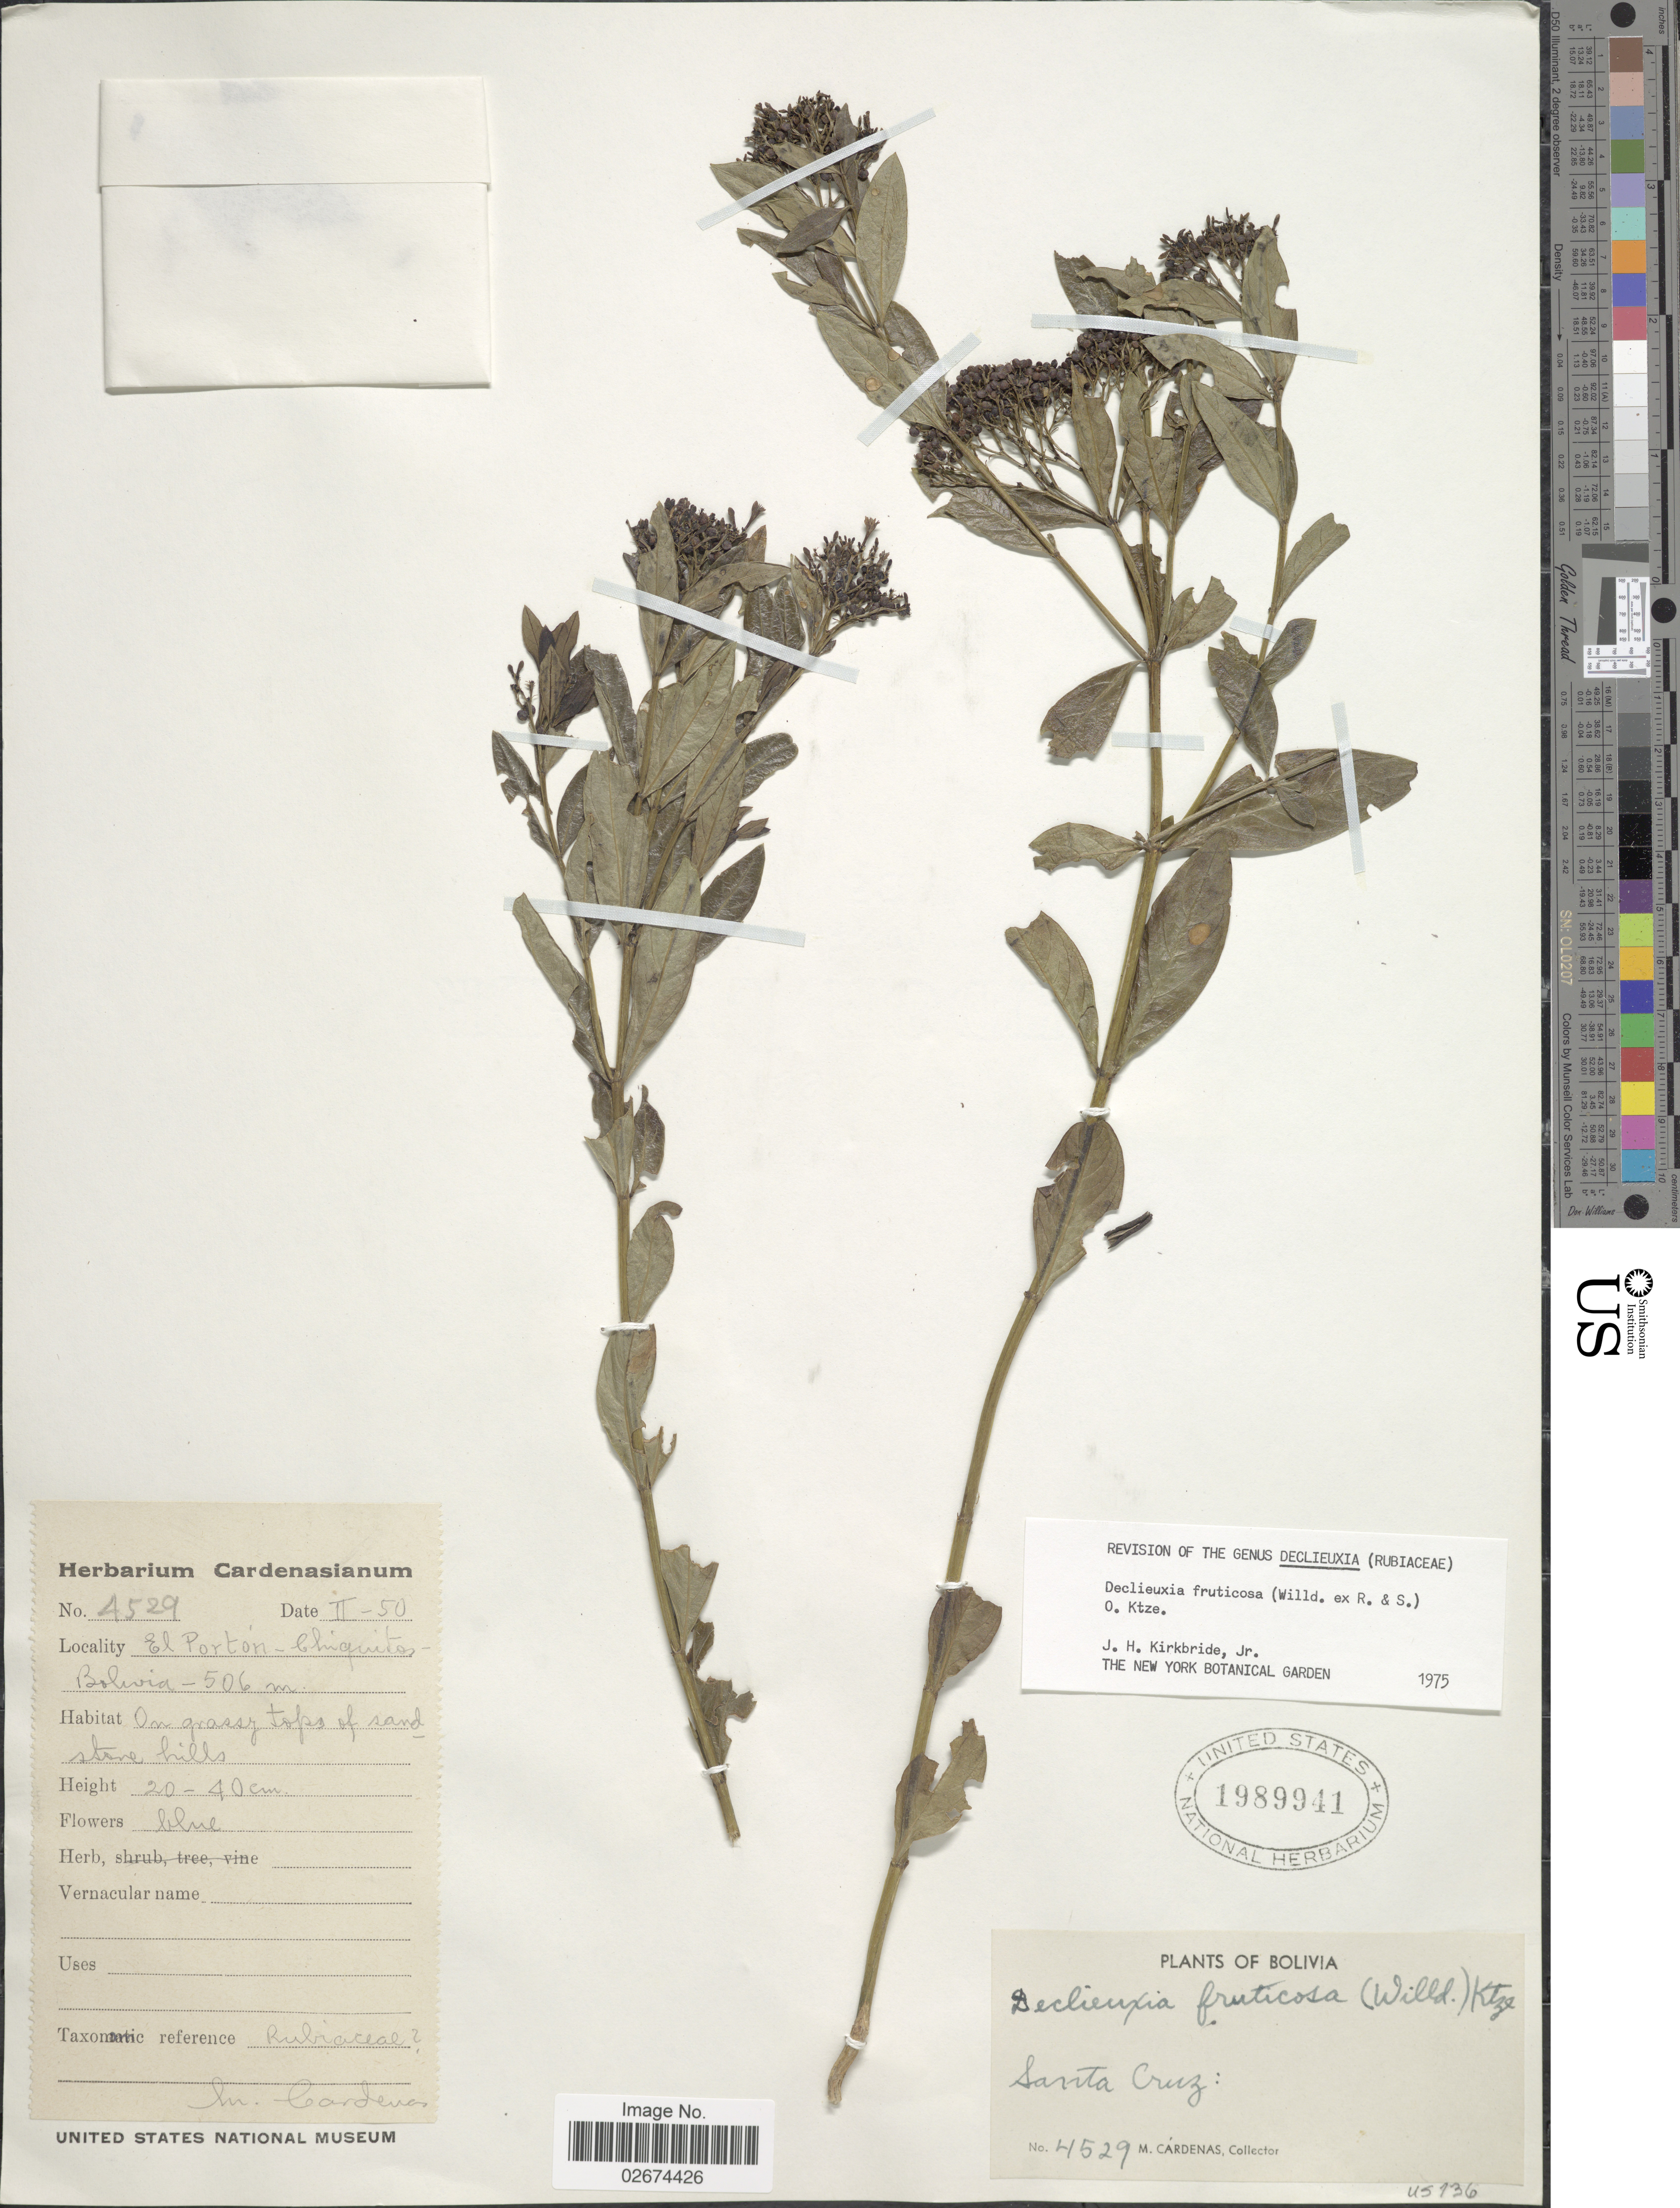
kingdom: Plantae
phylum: Tracheophyta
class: Magnoliopsida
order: Gentianales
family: Rubiaceae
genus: Declieuxia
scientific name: Declieuxia fruticosa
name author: (Willd. ex Roem. & Schult.) Kuntze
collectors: M. Cárdenas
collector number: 4529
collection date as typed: Transcribed d/m/y: /2/50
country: Bolivia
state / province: Santa Cruz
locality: El Porton - Chiquitos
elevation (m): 506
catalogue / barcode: US 1989941